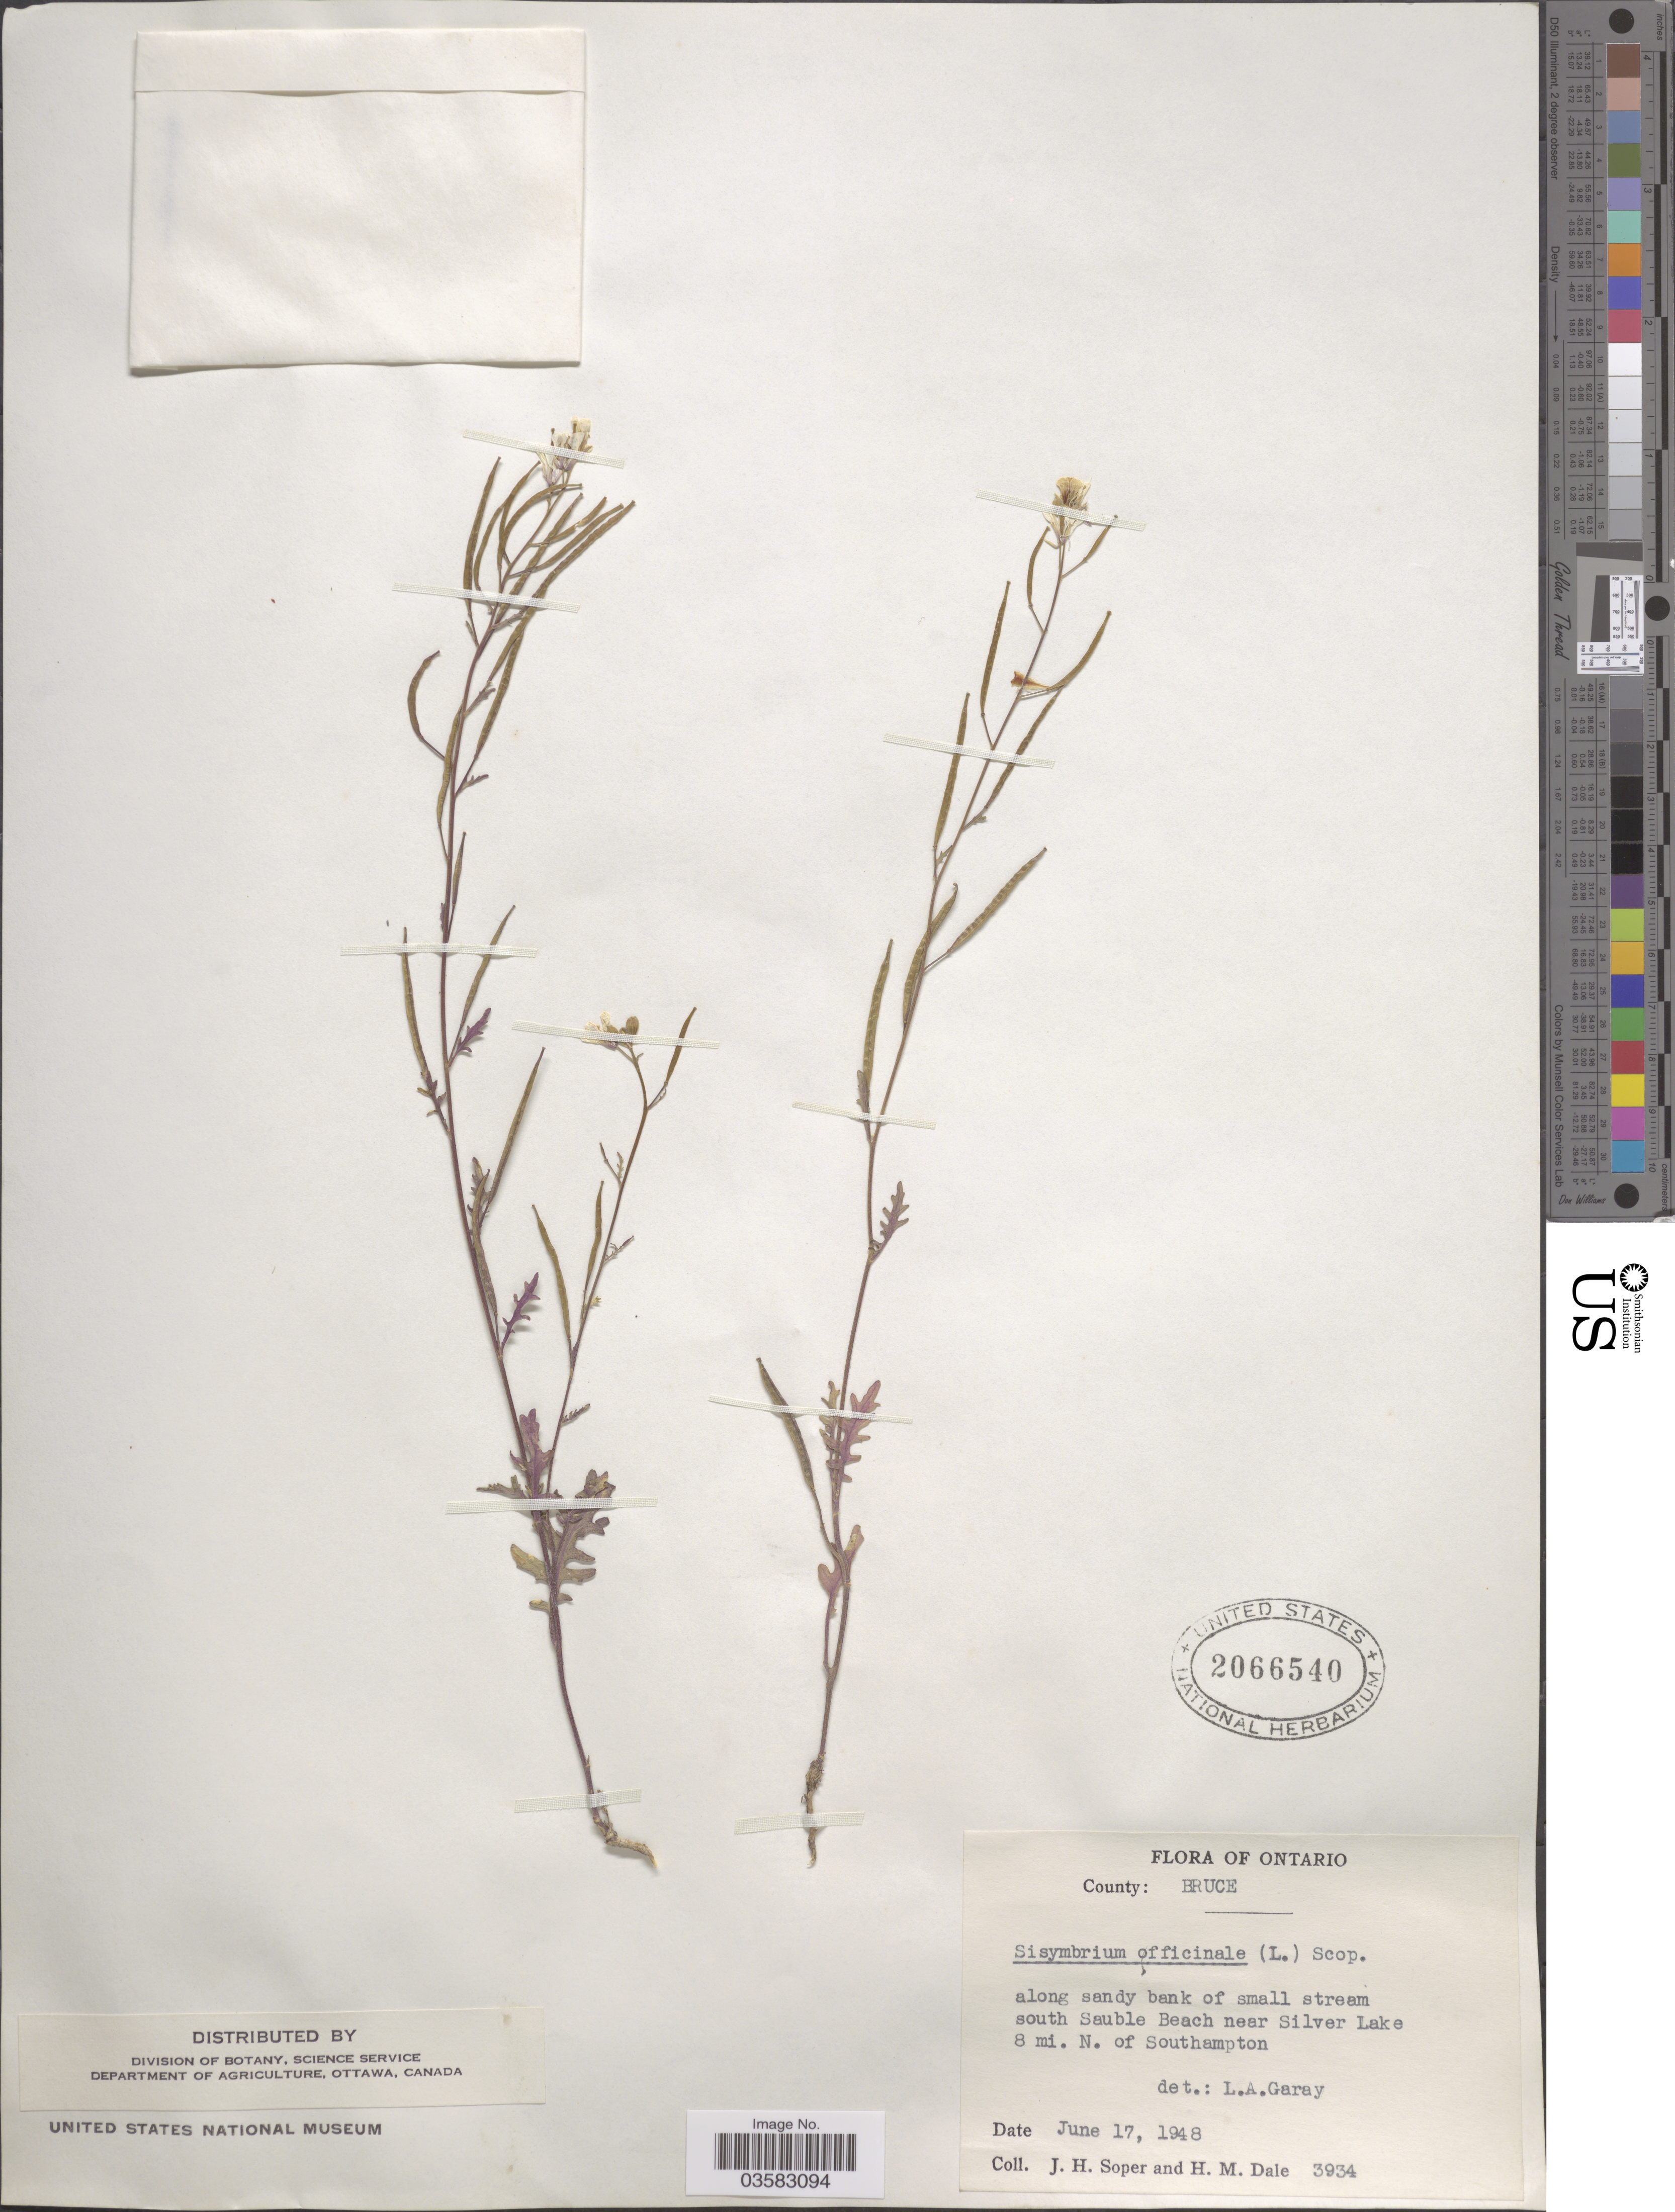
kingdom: Plantae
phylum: Tracheophyta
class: Magnoliopsida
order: Brassicales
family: Brassicaceae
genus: Sisymbrium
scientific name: Sisymbrium officinale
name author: (L.) Scop.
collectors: J. H. Soper & H. M. Dale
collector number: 3934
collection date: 1948-06-17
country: Canada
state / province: Ontario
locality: County: Bruce. Along sandy bank of small stream south Sauble Beach near Silver Lake 8 mi. N. of Southampton.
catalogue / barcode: US 2066540